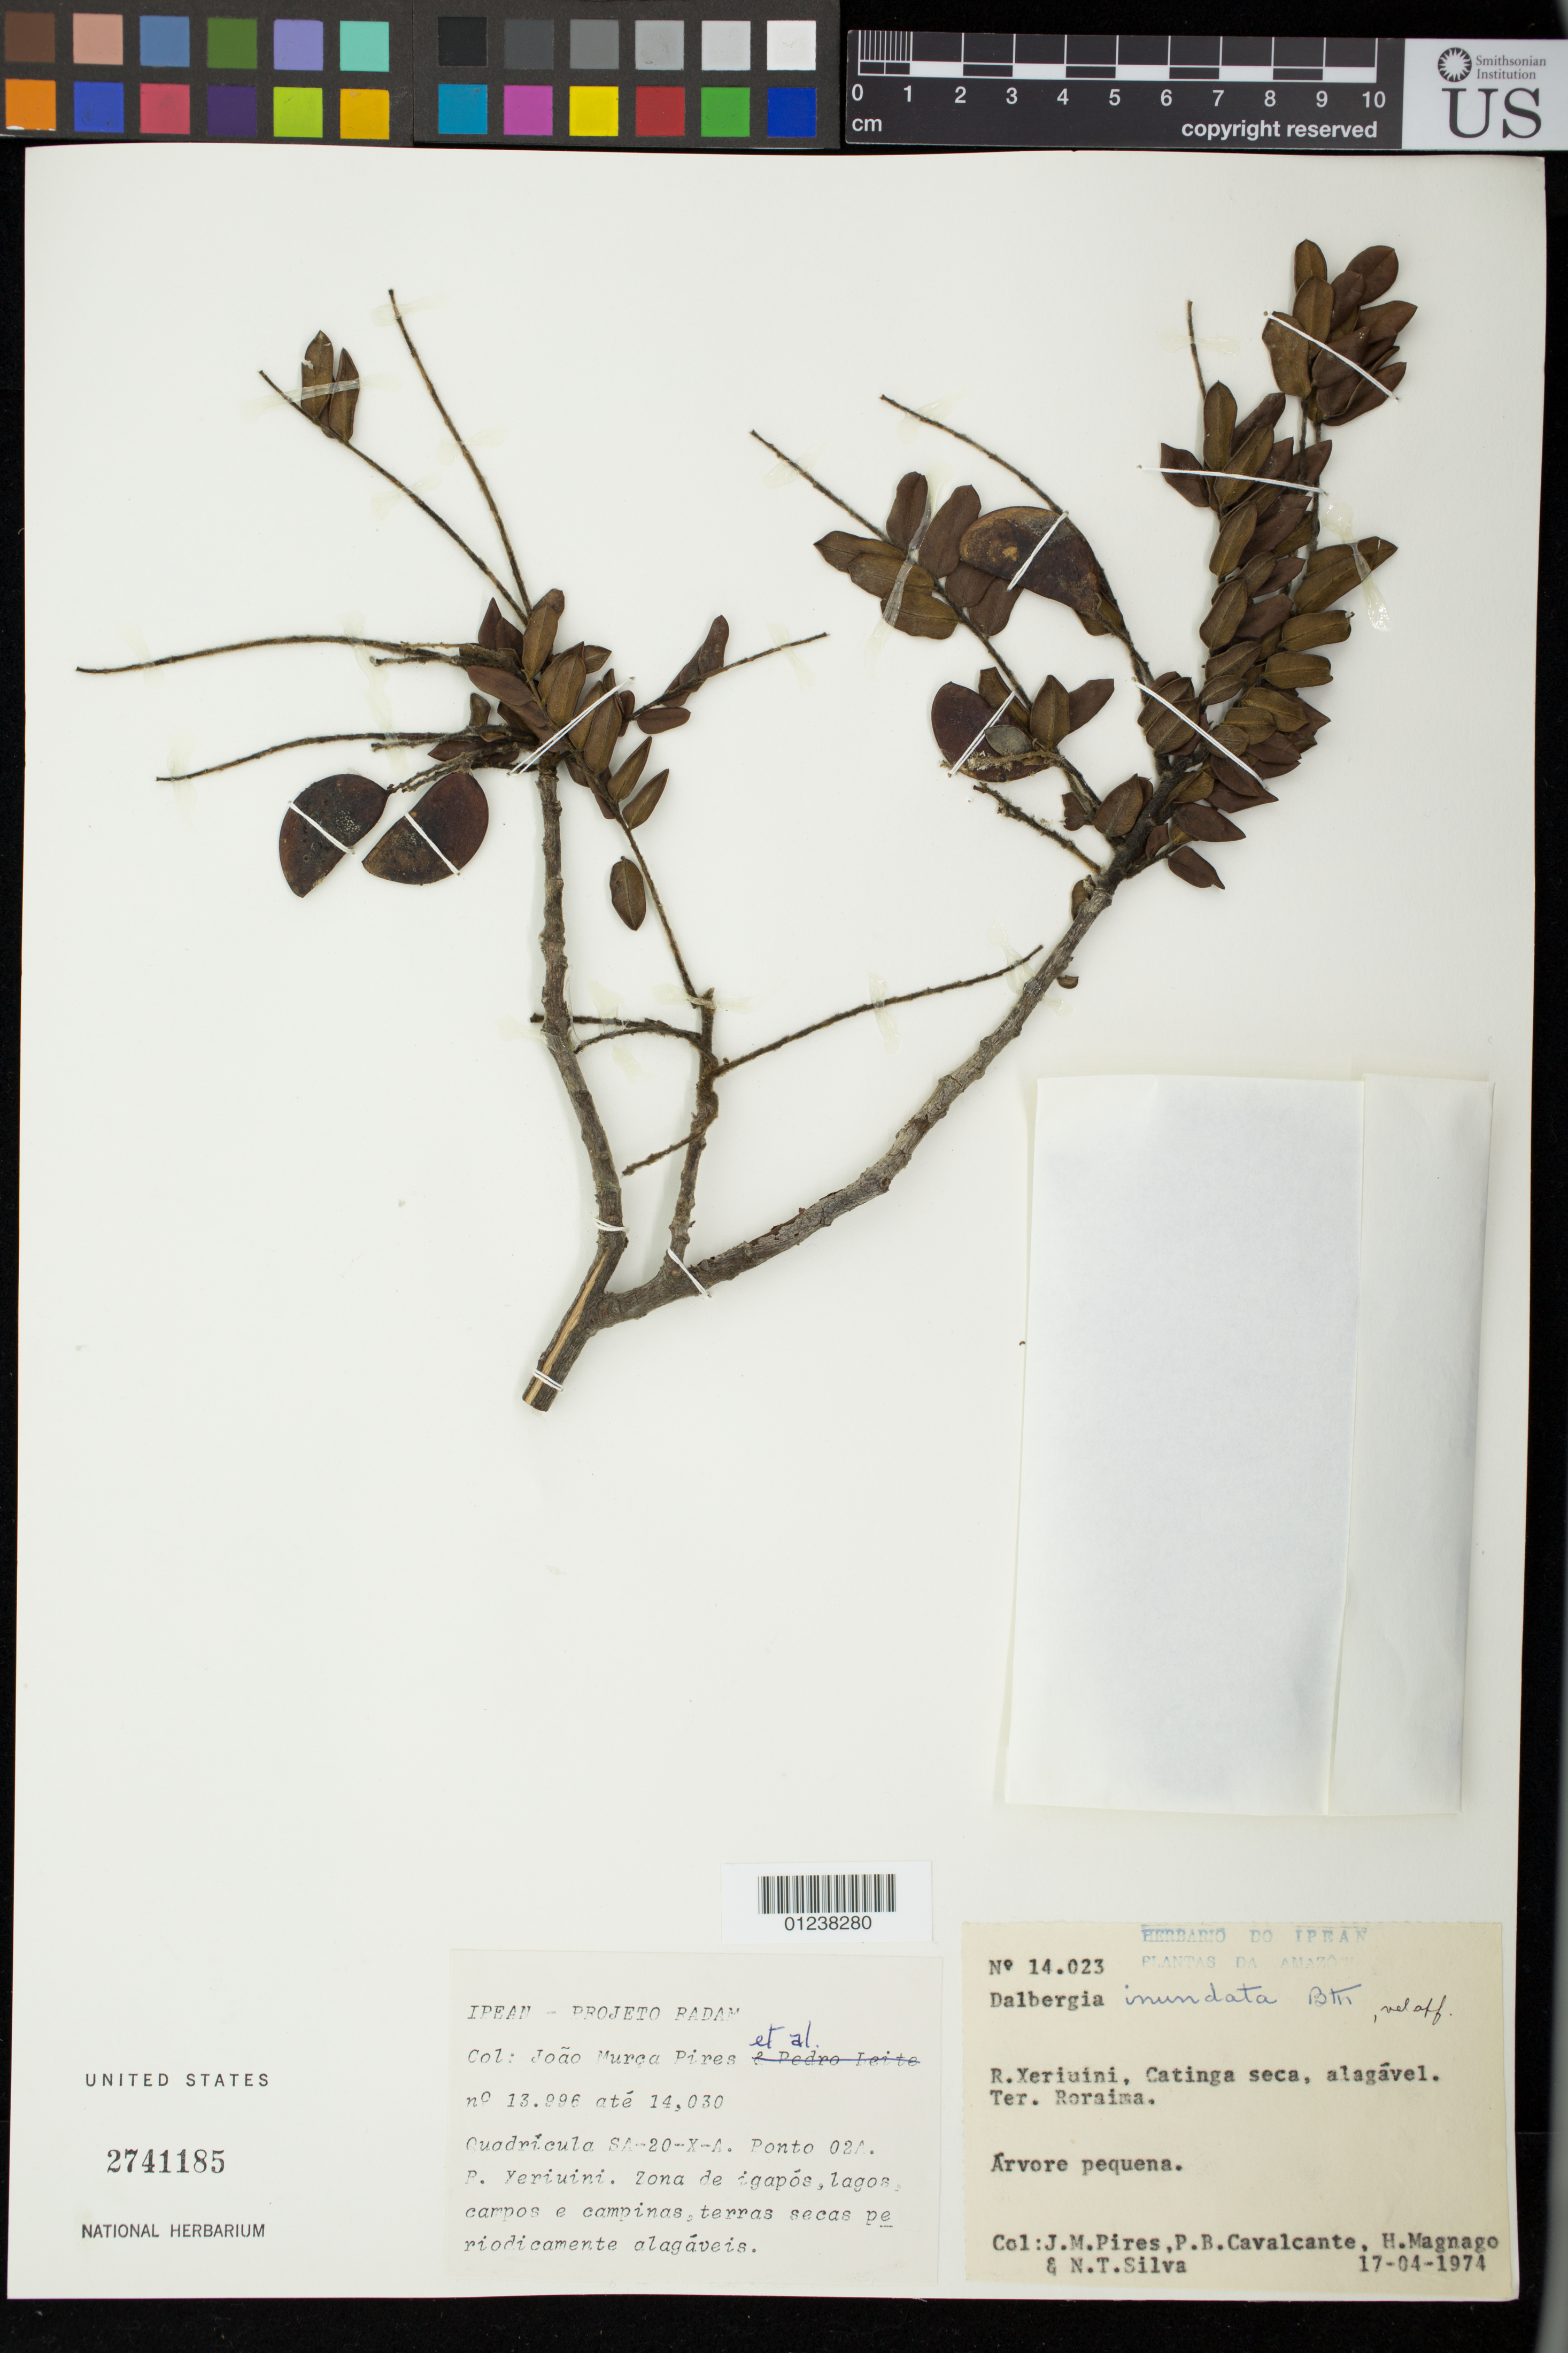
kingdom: Plantae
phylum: Tracheophyta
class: Magnoliopsida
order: Fabales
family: Fabaceae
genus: Dalbergia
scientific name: Dalbergia inundata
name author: Benth.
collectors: J. M. Pires, P. B. Cavalcante, H. Magnago & N. T. Silva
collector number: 14023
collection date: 1974-04-17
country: Brazil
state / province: Roraima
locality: R. Xeriuini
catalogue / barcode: US 2741185